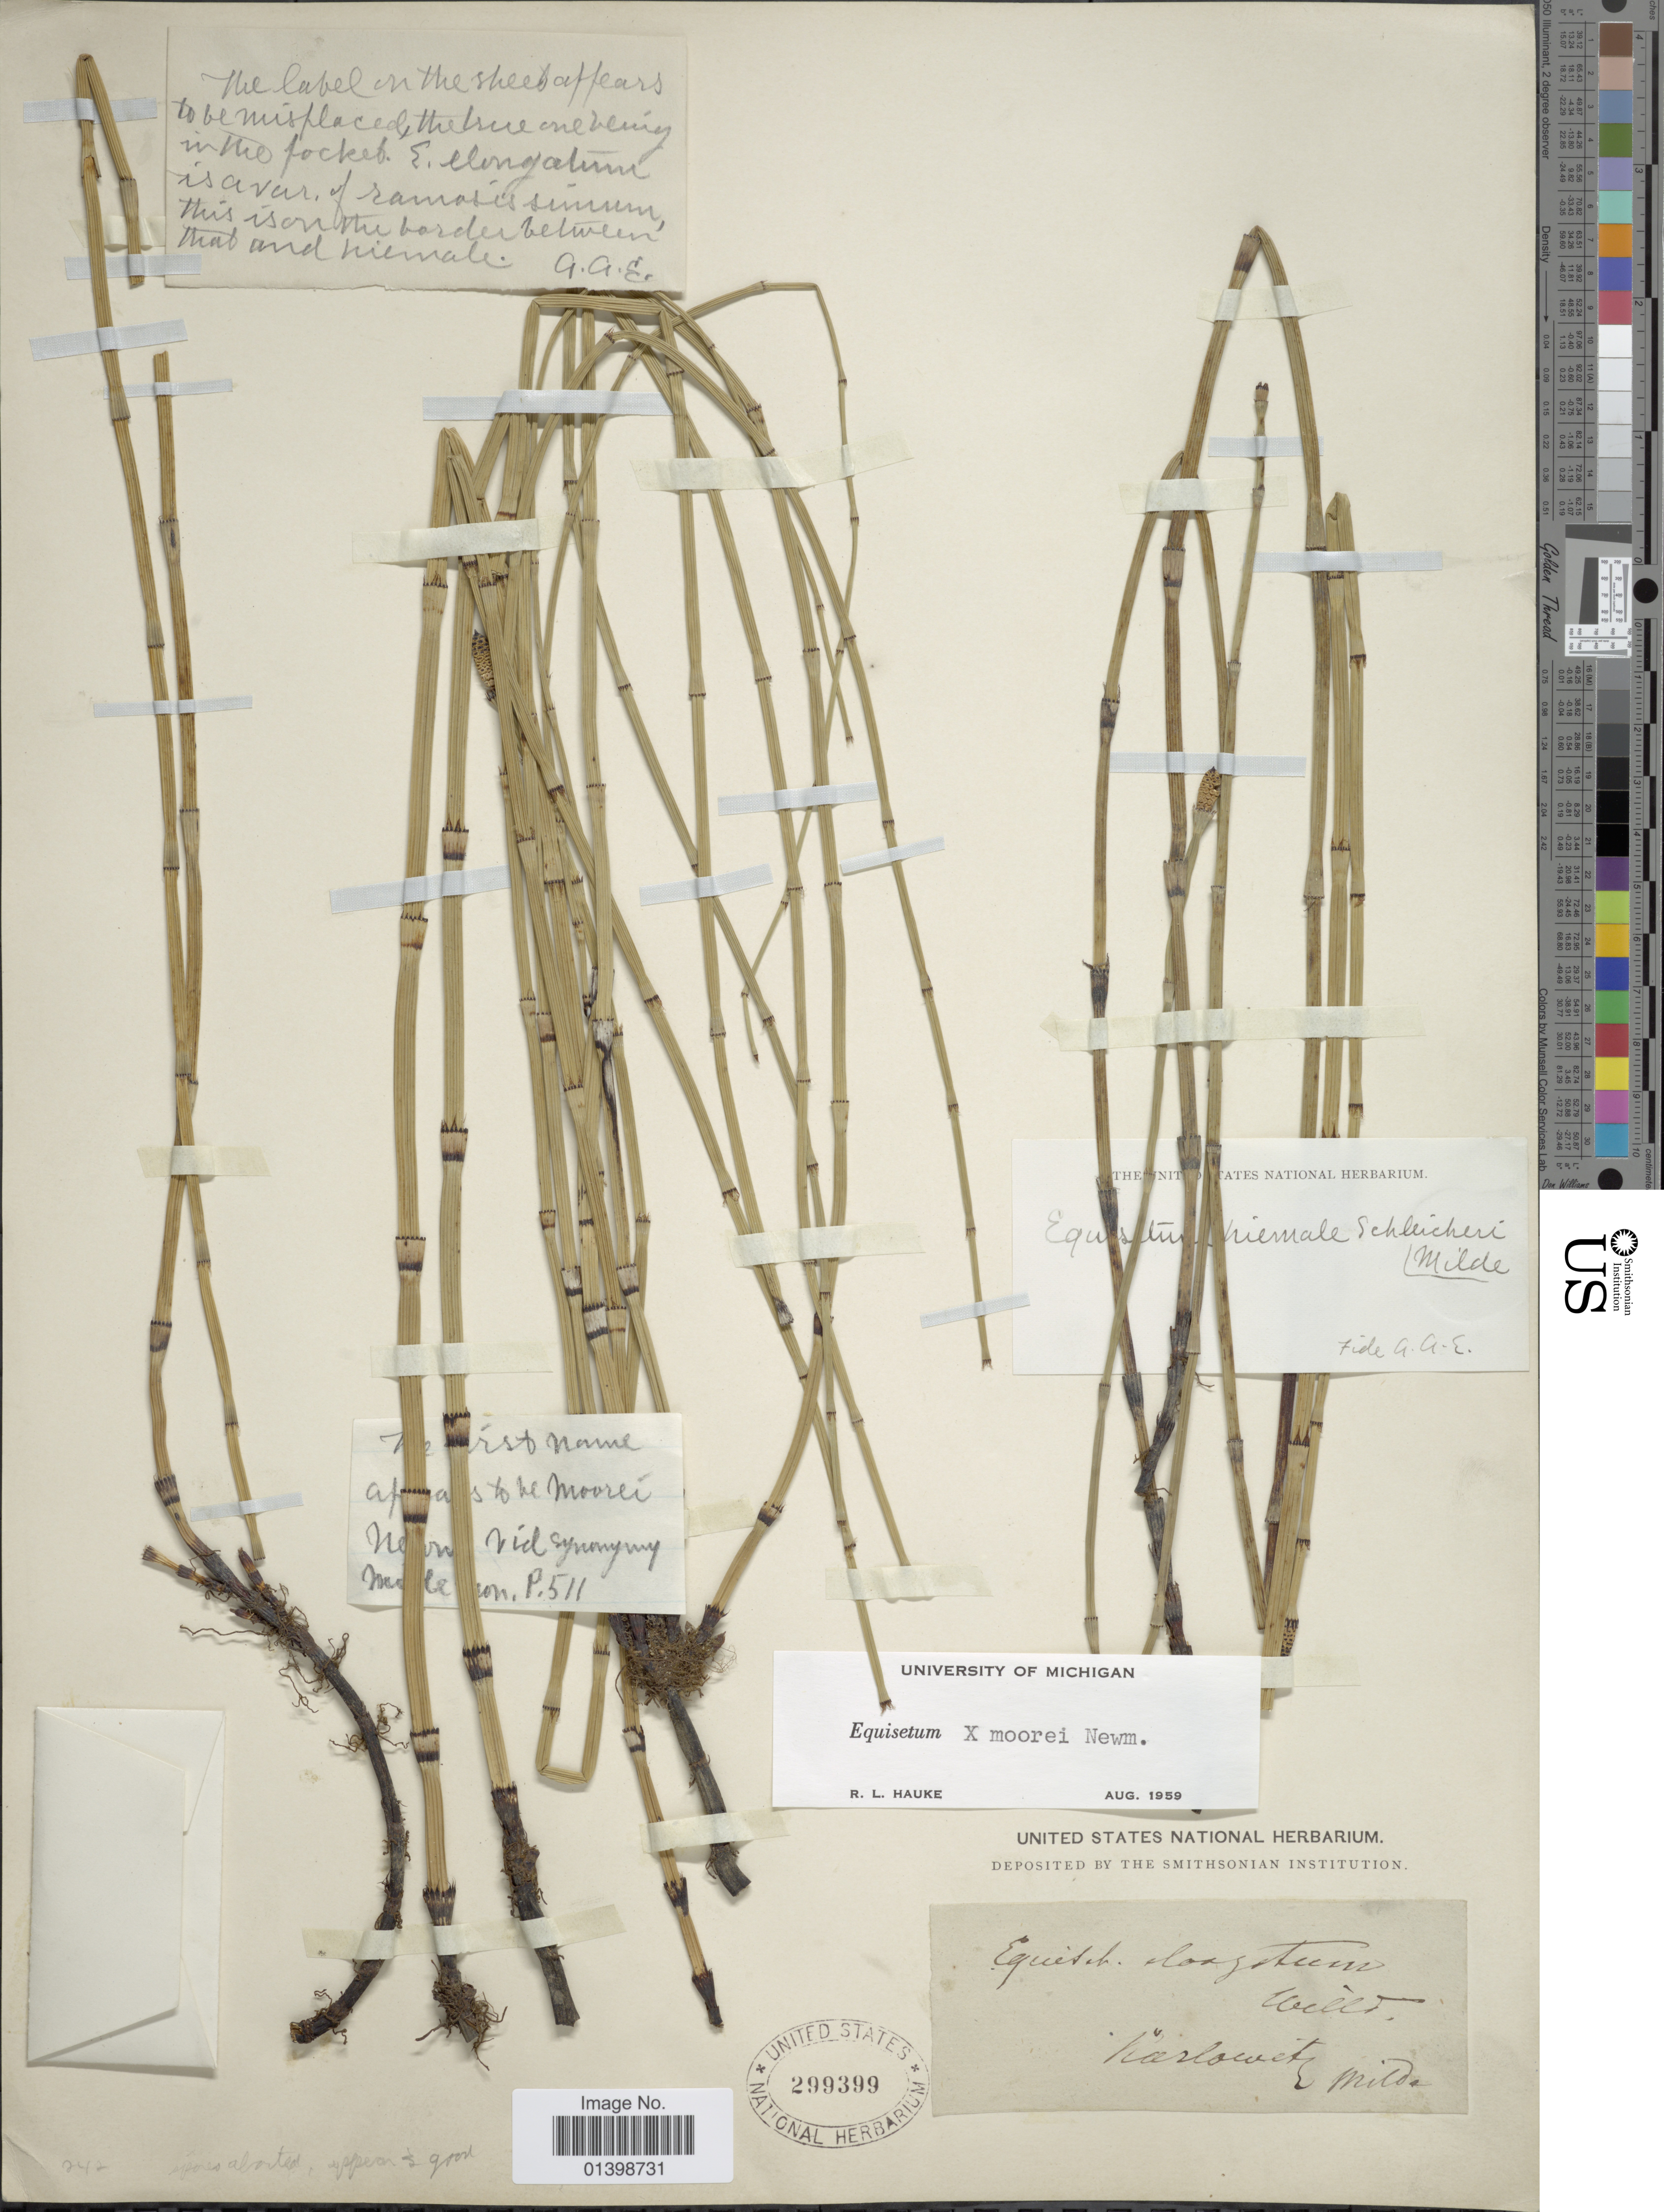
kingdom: Plantae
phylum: Tracheophyta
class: Polypodiopsida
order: Equisetales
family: Equisetaceae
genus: Equisetum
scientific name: Equisetum moorei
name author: Newman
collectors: D. Milde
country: Poland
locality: Kärlowitz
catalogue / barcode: US 299399